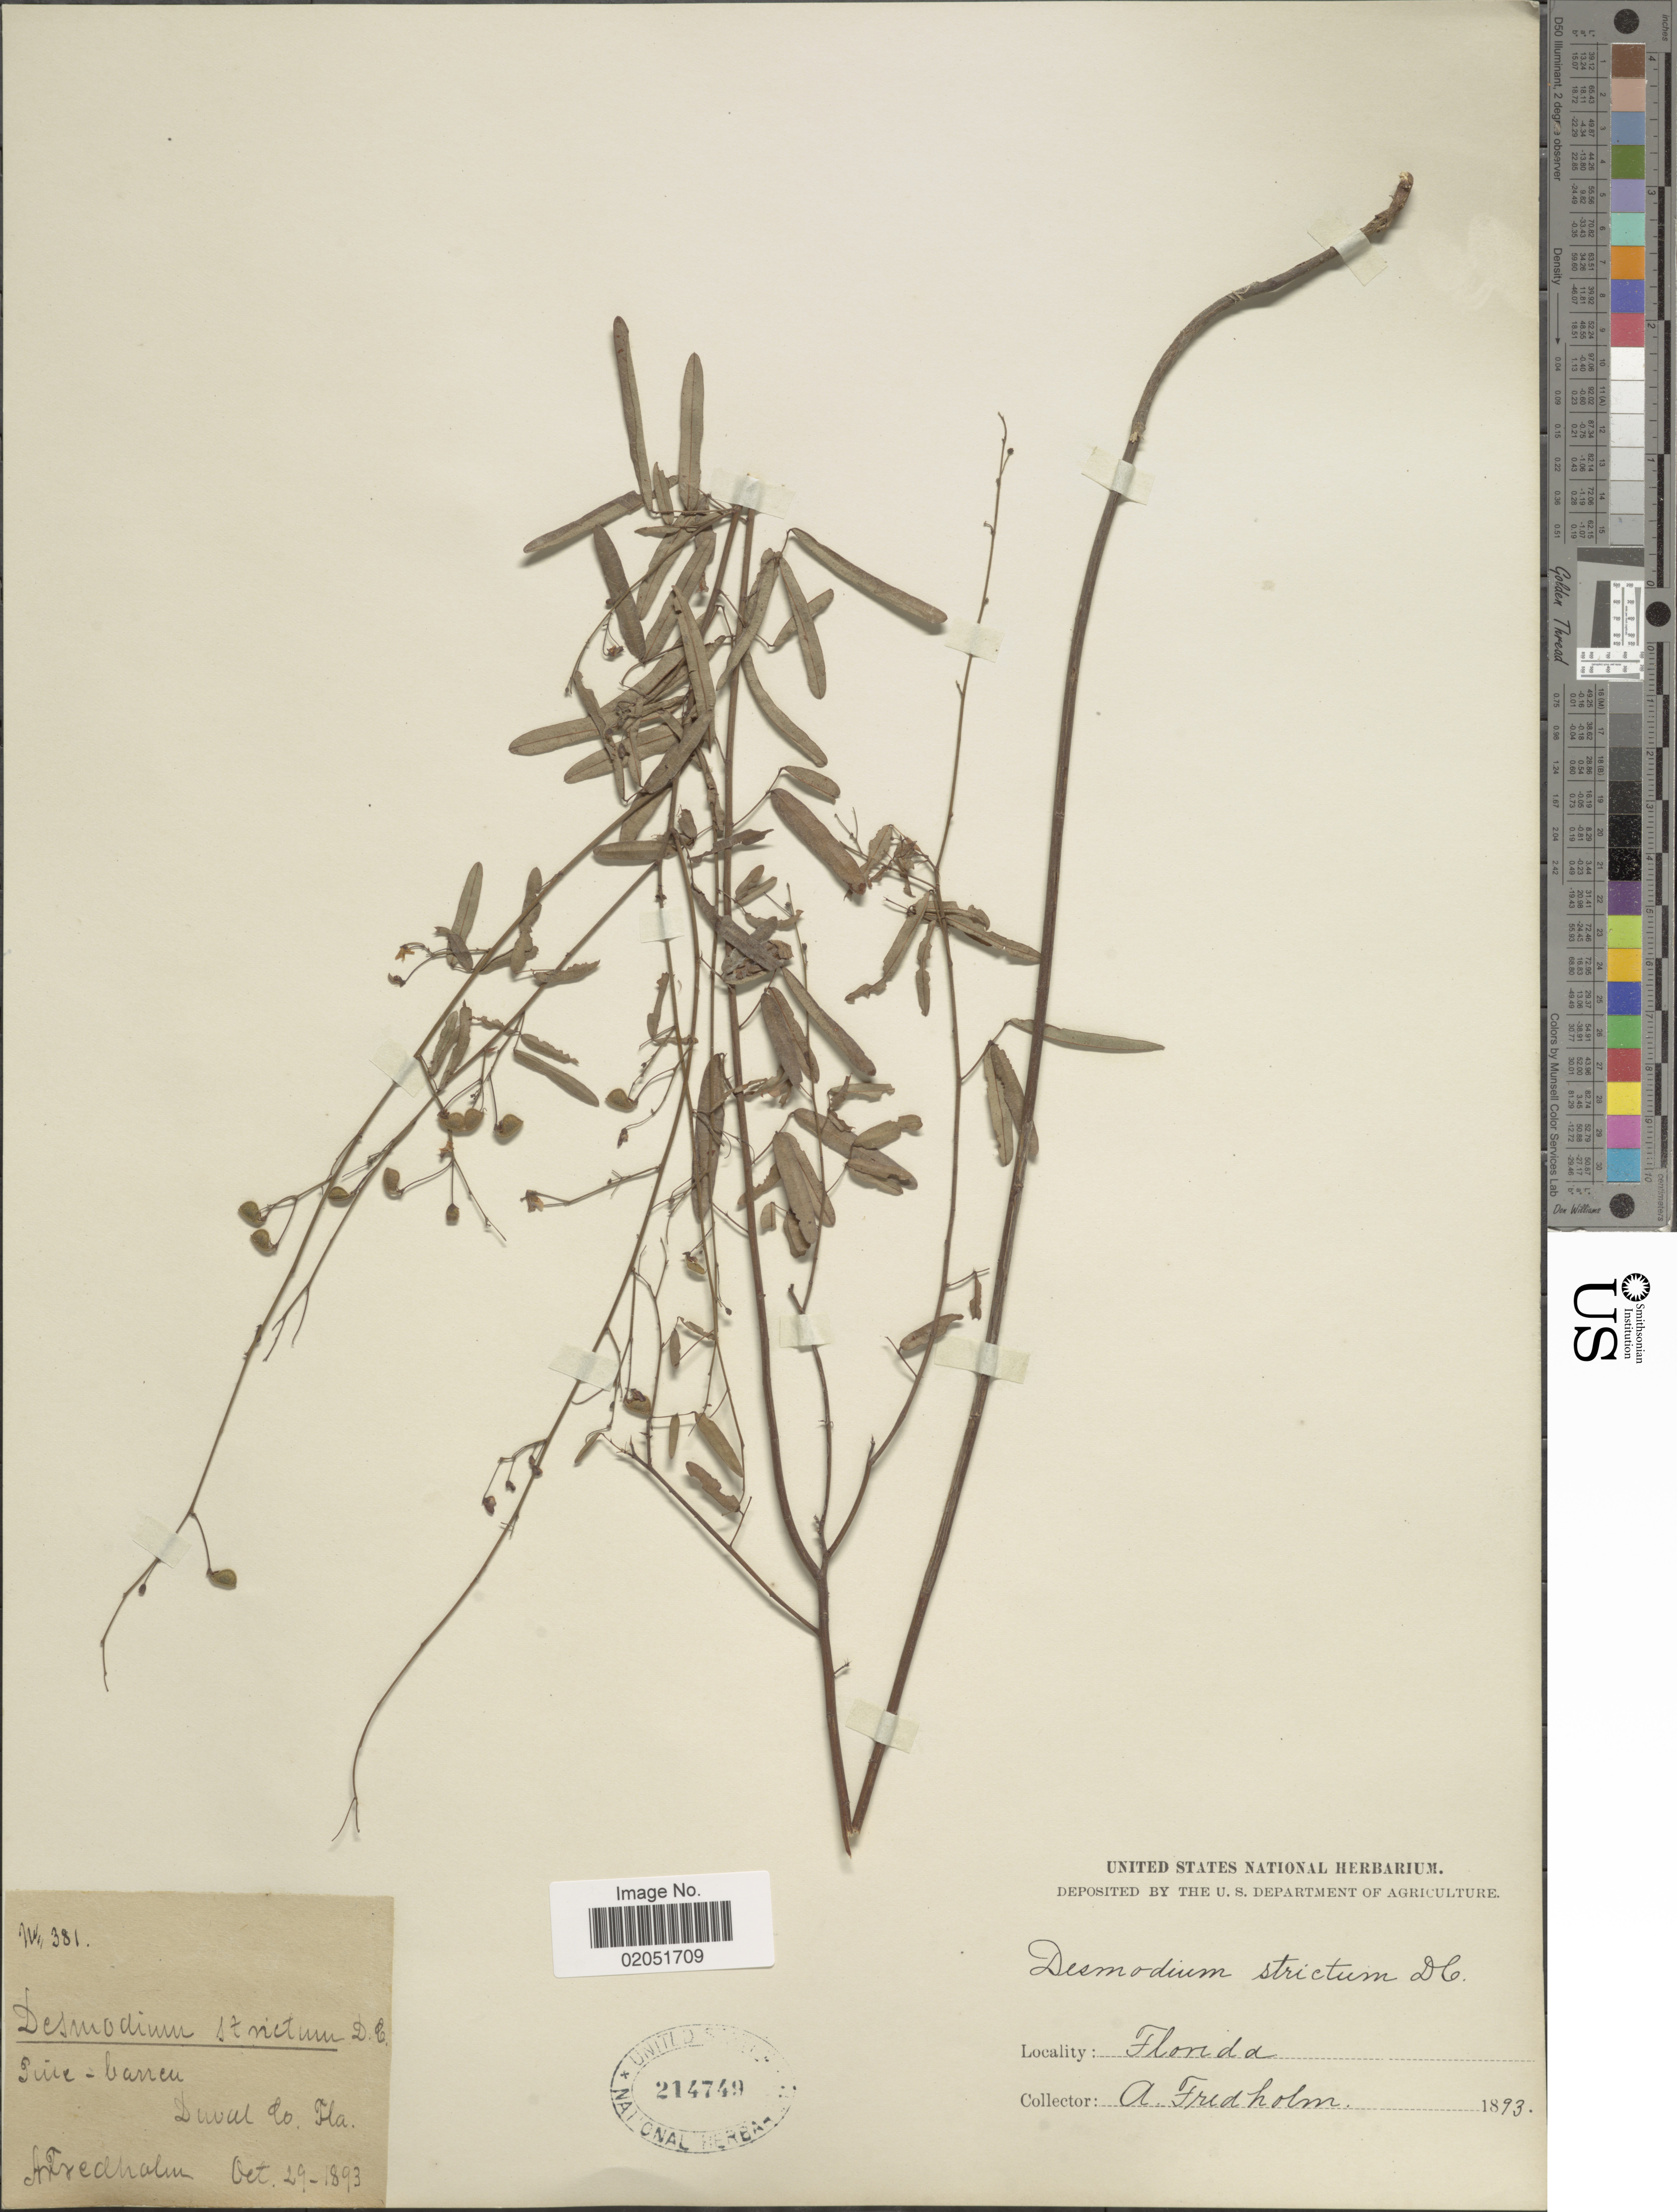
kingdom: Plantae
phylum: Tracheophyta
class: Magnoliopsida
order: Fabales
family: Fabaceae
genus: Desmodium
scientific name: Desmodium strictum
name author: (Pursh) DC.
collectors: A. Fredholm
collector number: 381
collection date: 1893-10-29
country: United States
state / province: Florida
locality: Duval Co., Fla.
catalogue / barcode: US 214749